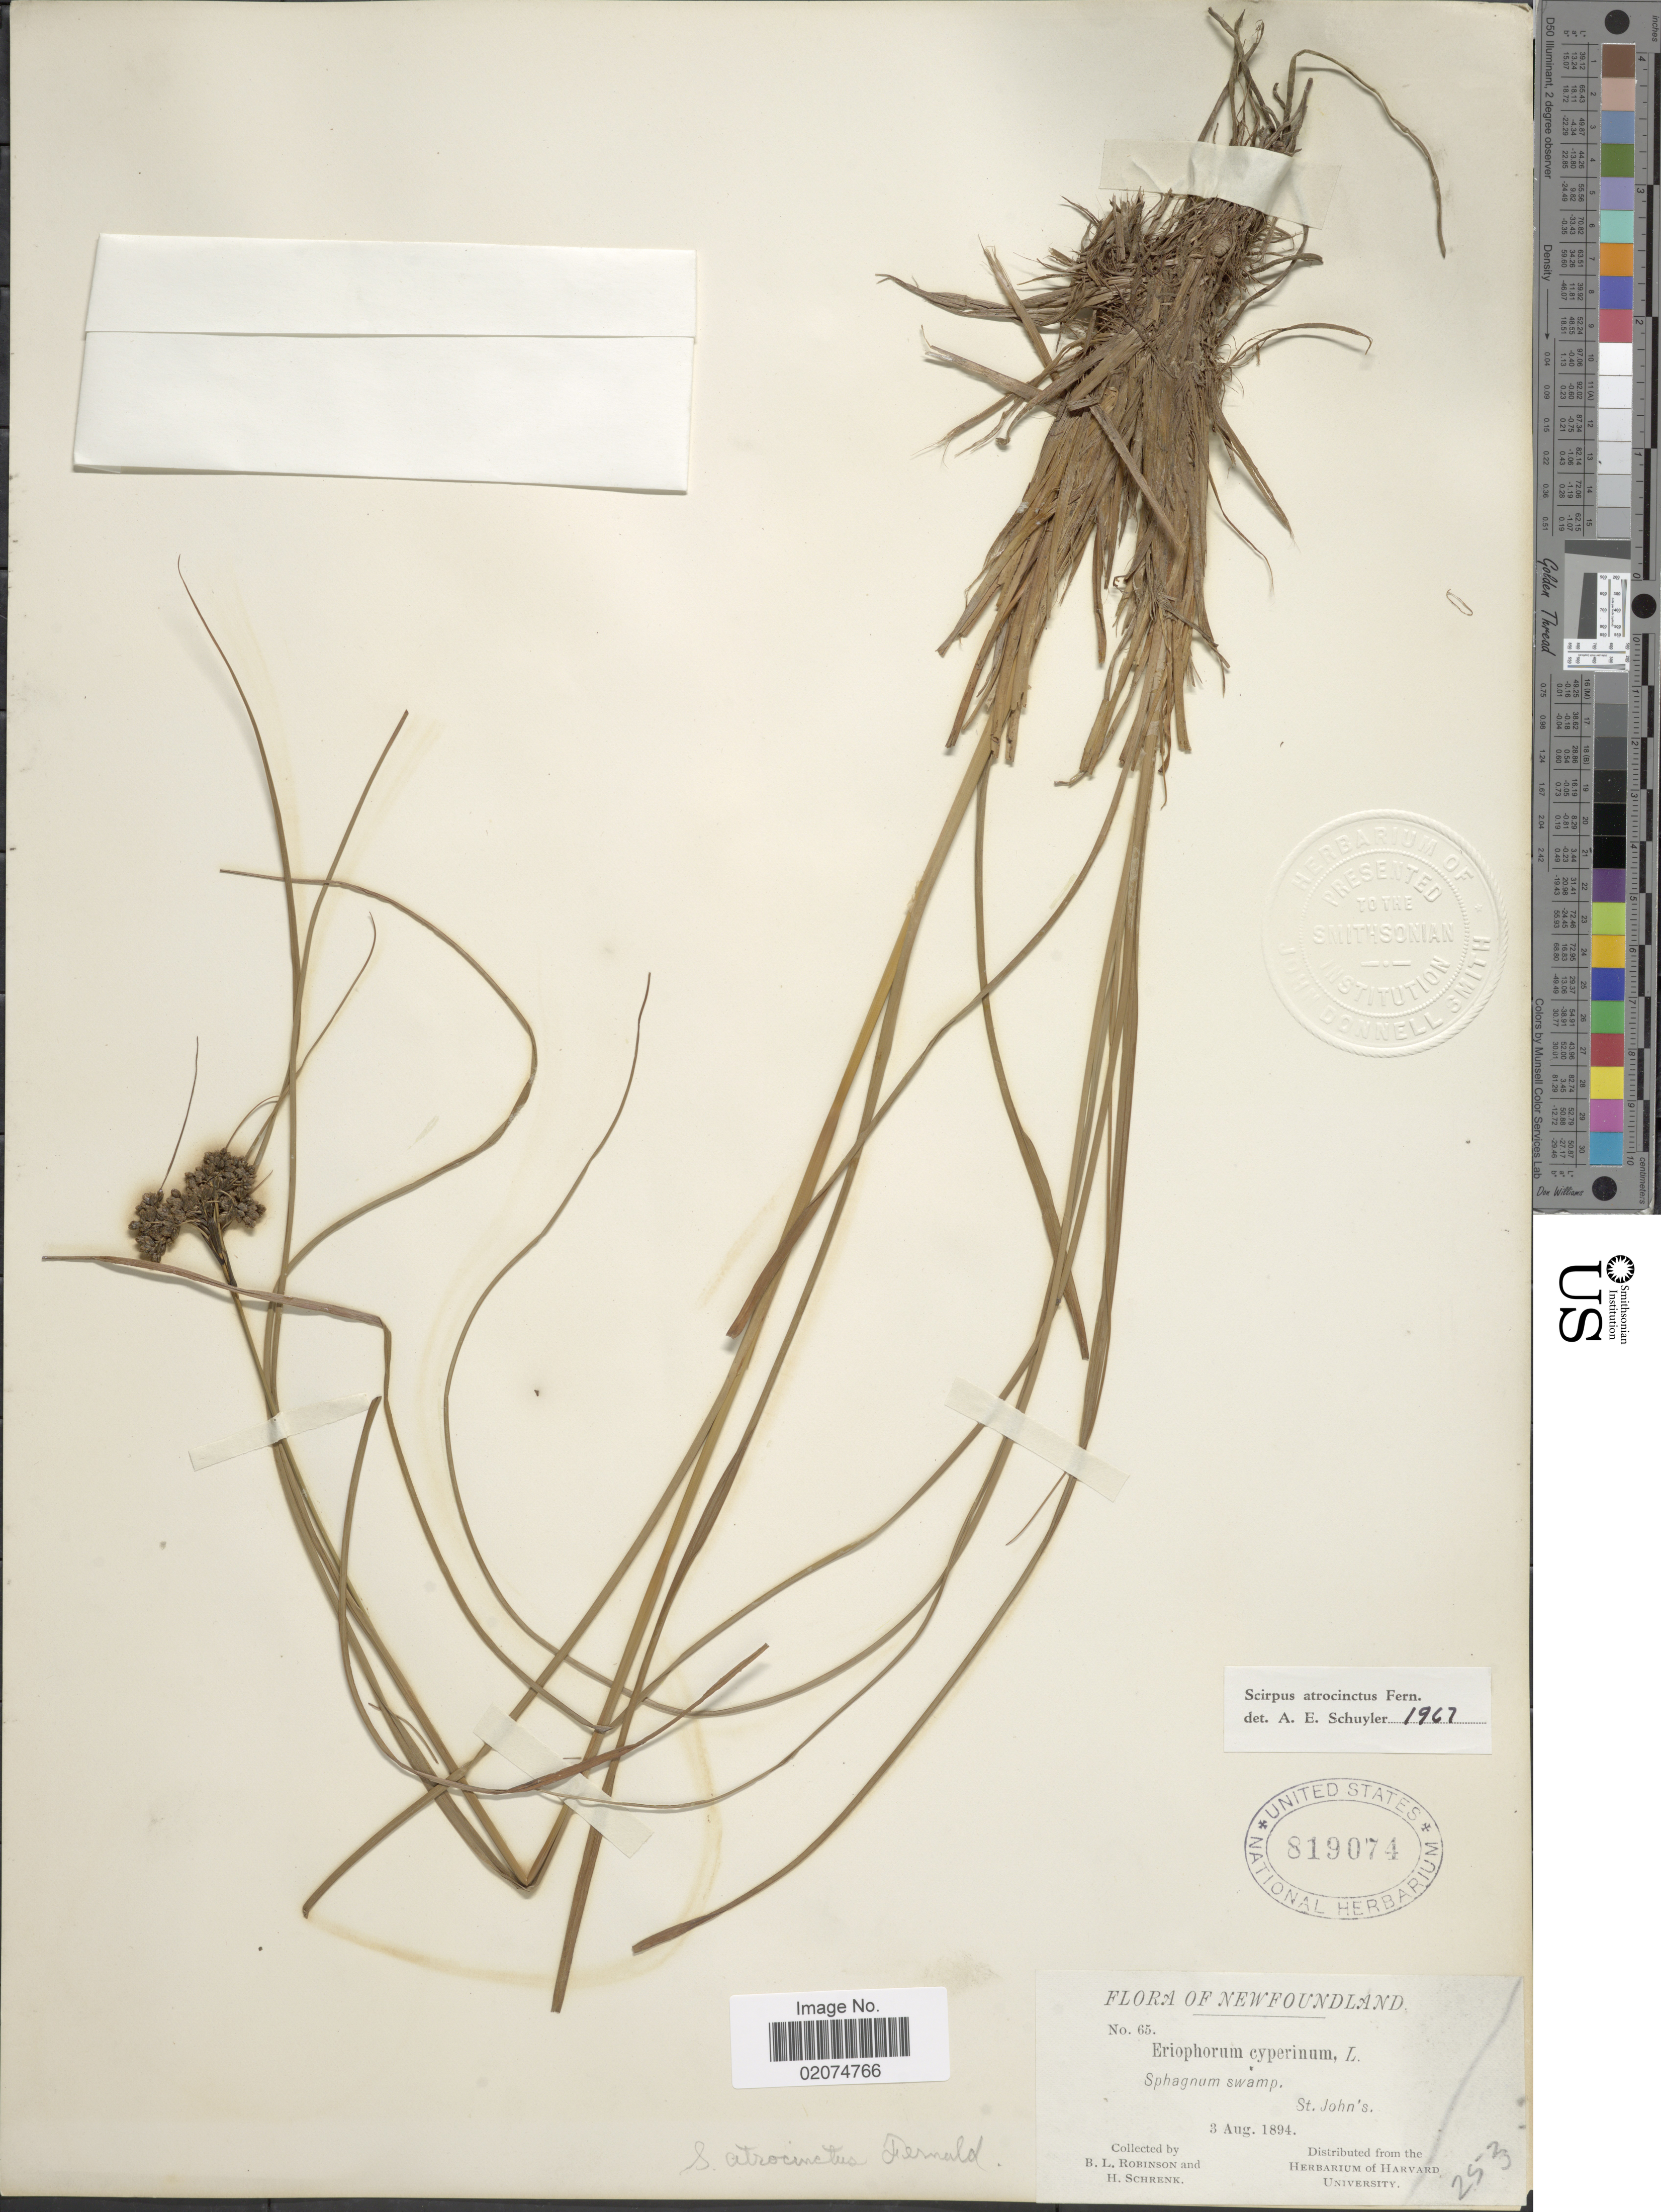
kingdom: Plantae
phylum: Tracheophyta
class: Liliopsida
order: Poales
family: Cyperaceae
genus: Scirpus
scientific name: Scirpus atrocinctus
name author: Fernald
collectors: B. L. Robinson & H. v. Schrenk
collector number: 65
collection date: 1894-08-03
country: Canada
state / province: Newfoundland and Labrador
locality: St. John's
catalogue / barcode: US 819074